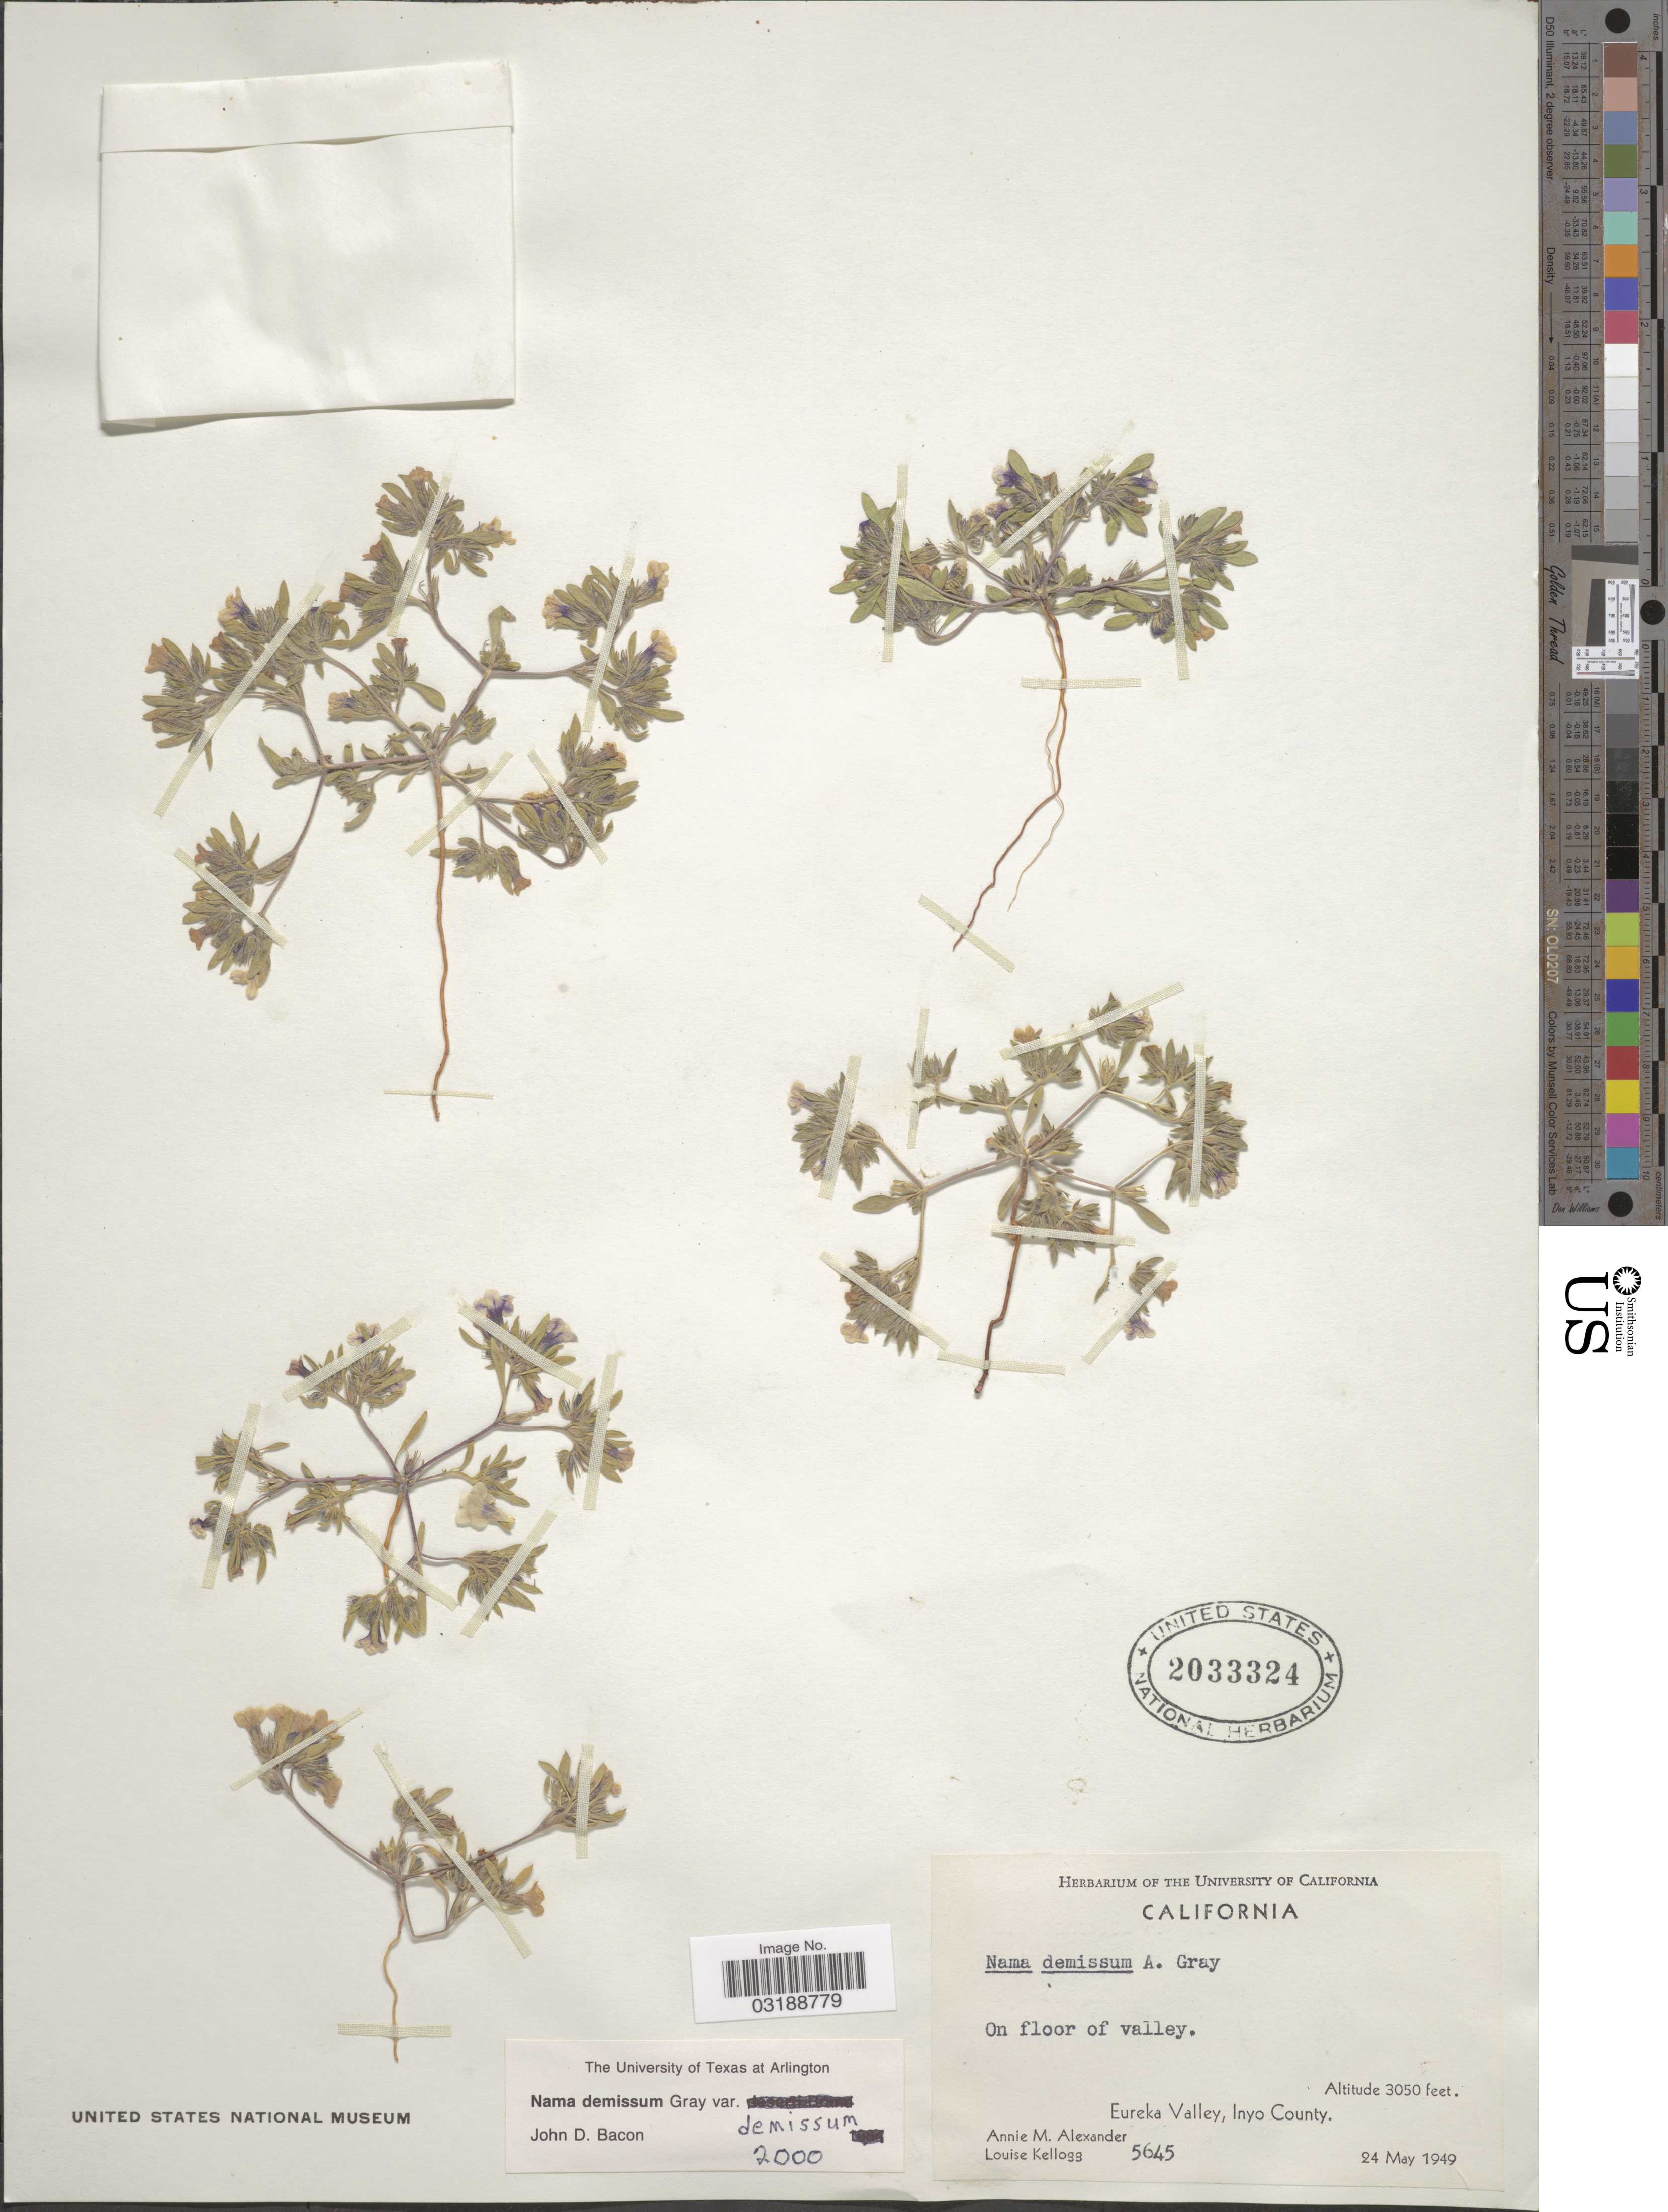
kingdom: Plantae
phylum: Tracheophyta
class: Magnoliopsida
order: Boraginales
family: Namaceae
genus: Nama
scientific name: Nama demissa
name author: A. Gray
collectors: A. M. Alexander & L. Kellogg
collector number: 5645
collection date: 1949-05-24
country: United States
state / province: California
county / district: Inyo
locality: On floor of valley. Eureka Valley, Inyo County.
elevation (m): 930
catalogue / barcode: US 2033324